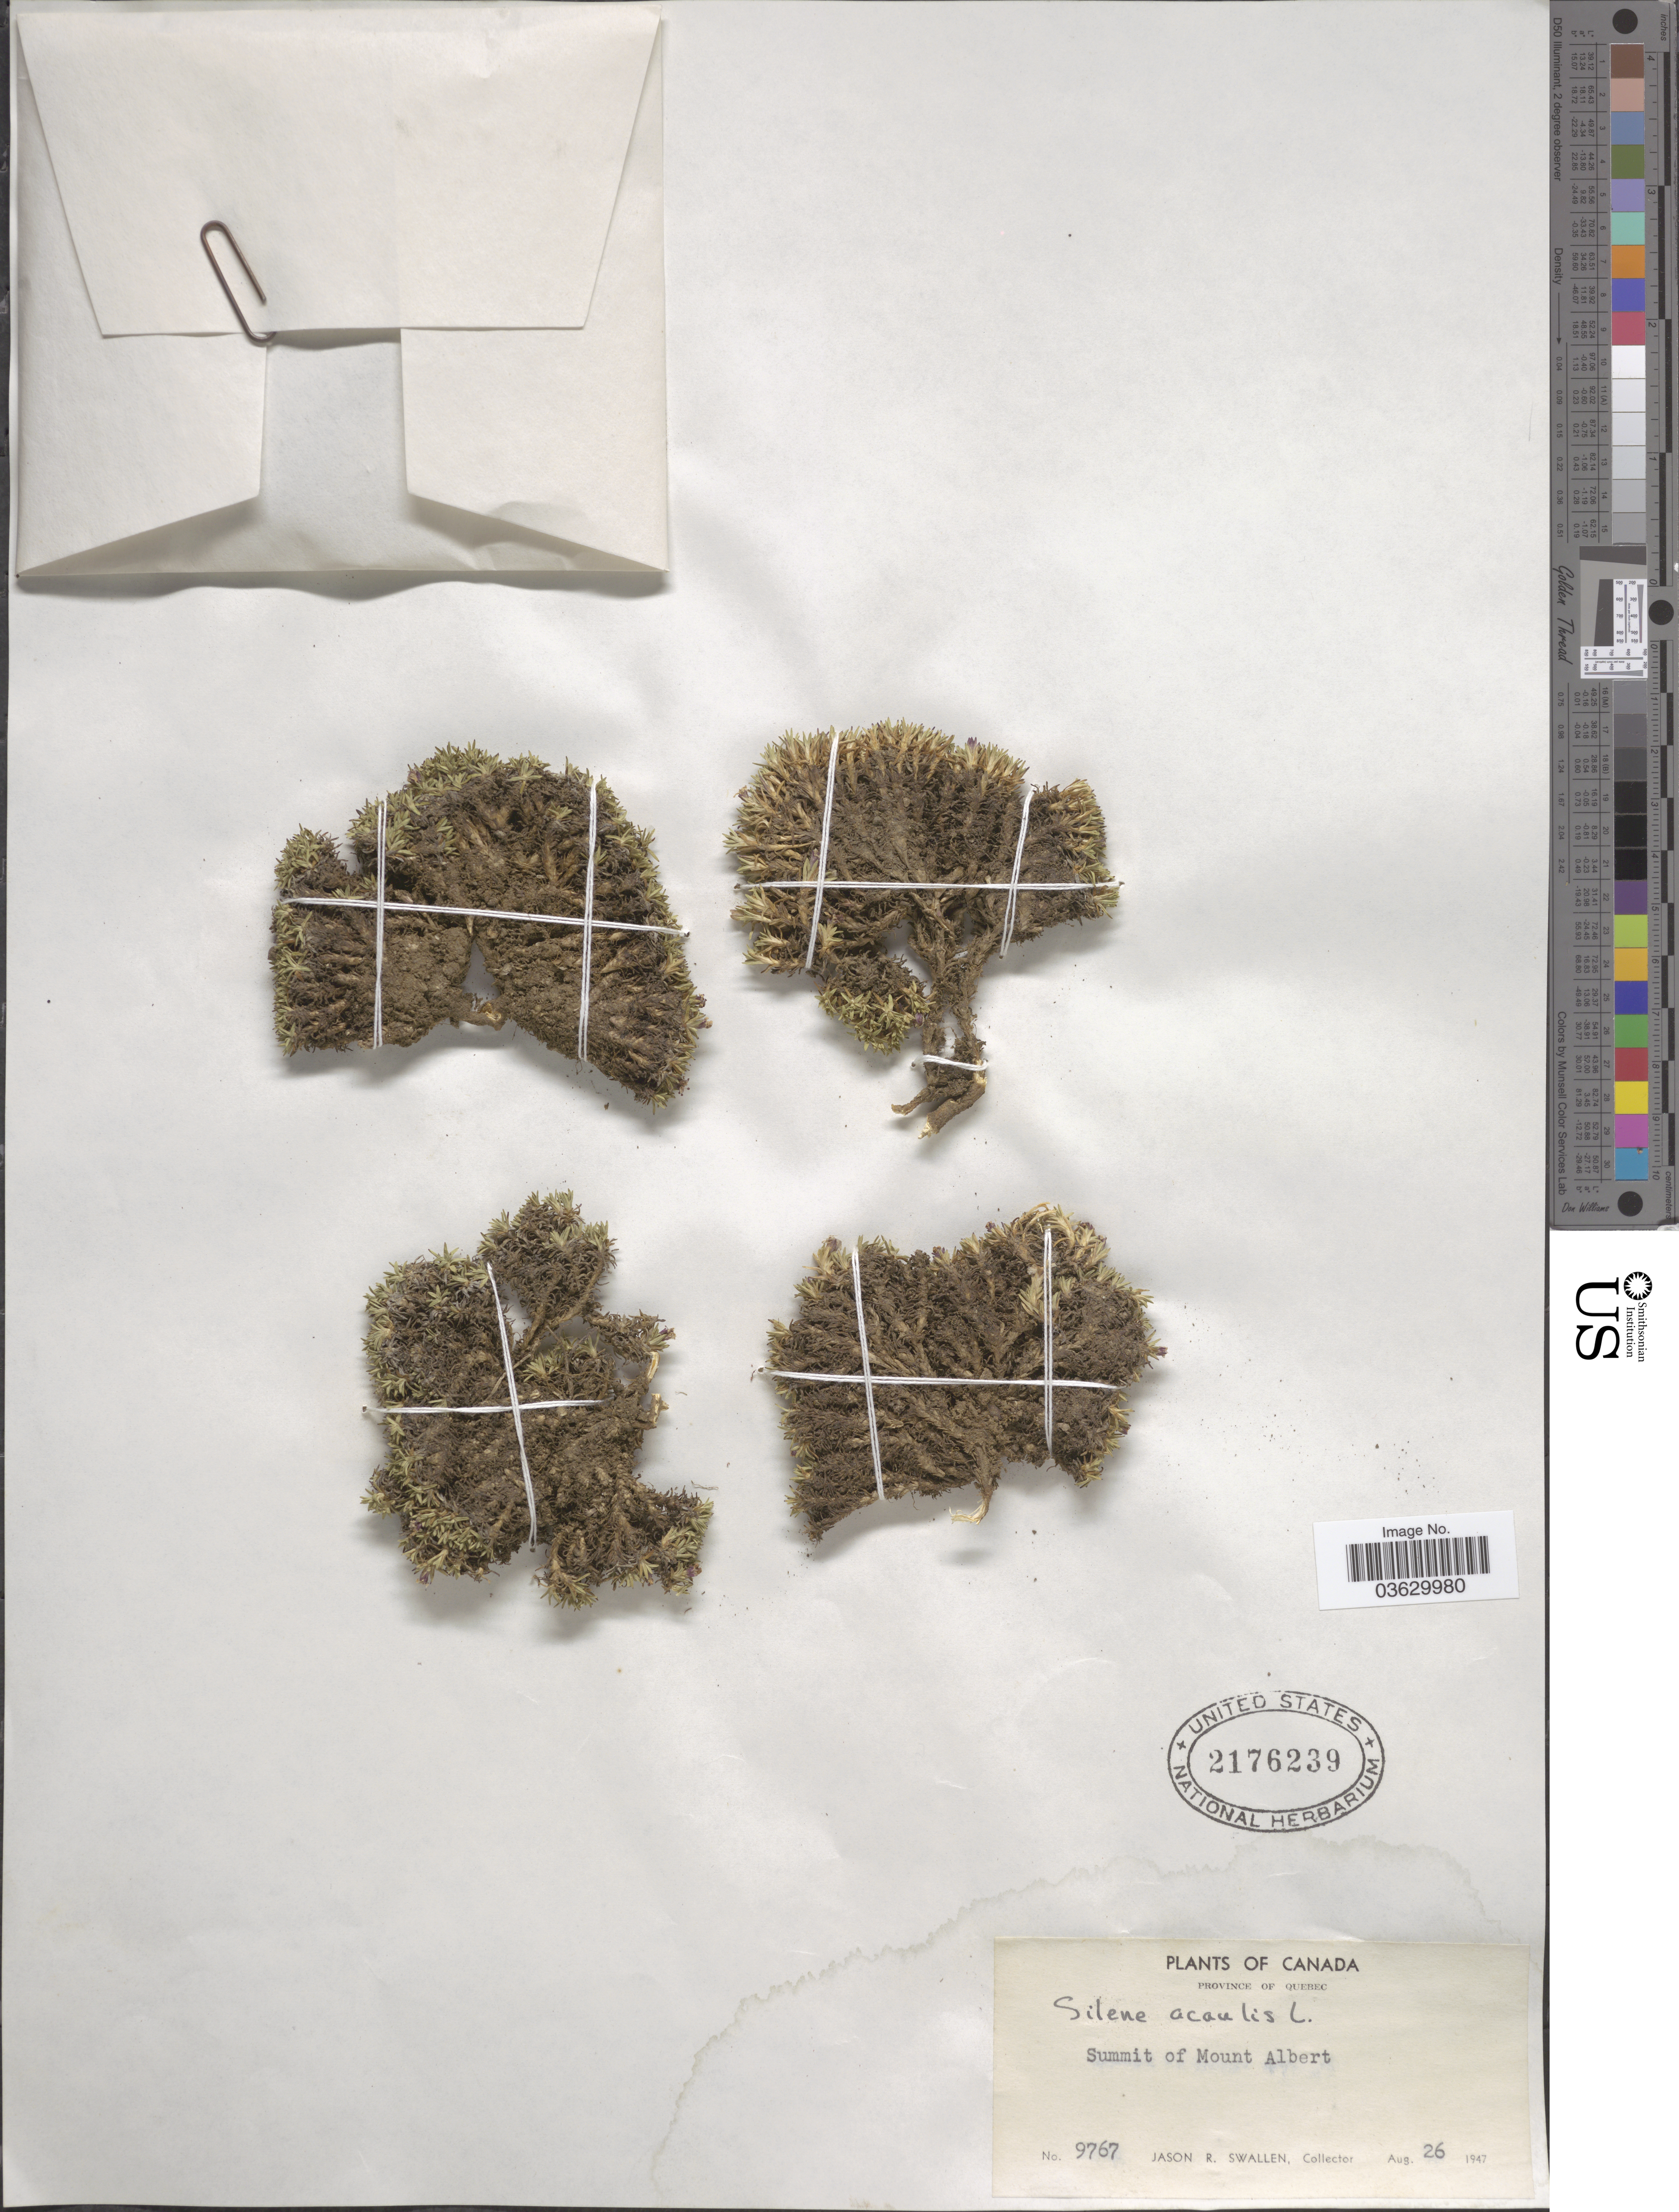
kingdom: Plantae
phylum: Tracheophyta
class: Magnoliopsida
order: Caryophyllales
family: Caryophyllaceae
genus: Silene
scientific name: Silene acaulis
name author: (L.) Jacq.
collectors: J. R. Swallen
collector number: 9767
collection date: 1947-08-26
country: Canada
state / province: Quebec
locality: Summit of Mount Albert.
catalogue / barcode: US 2176239